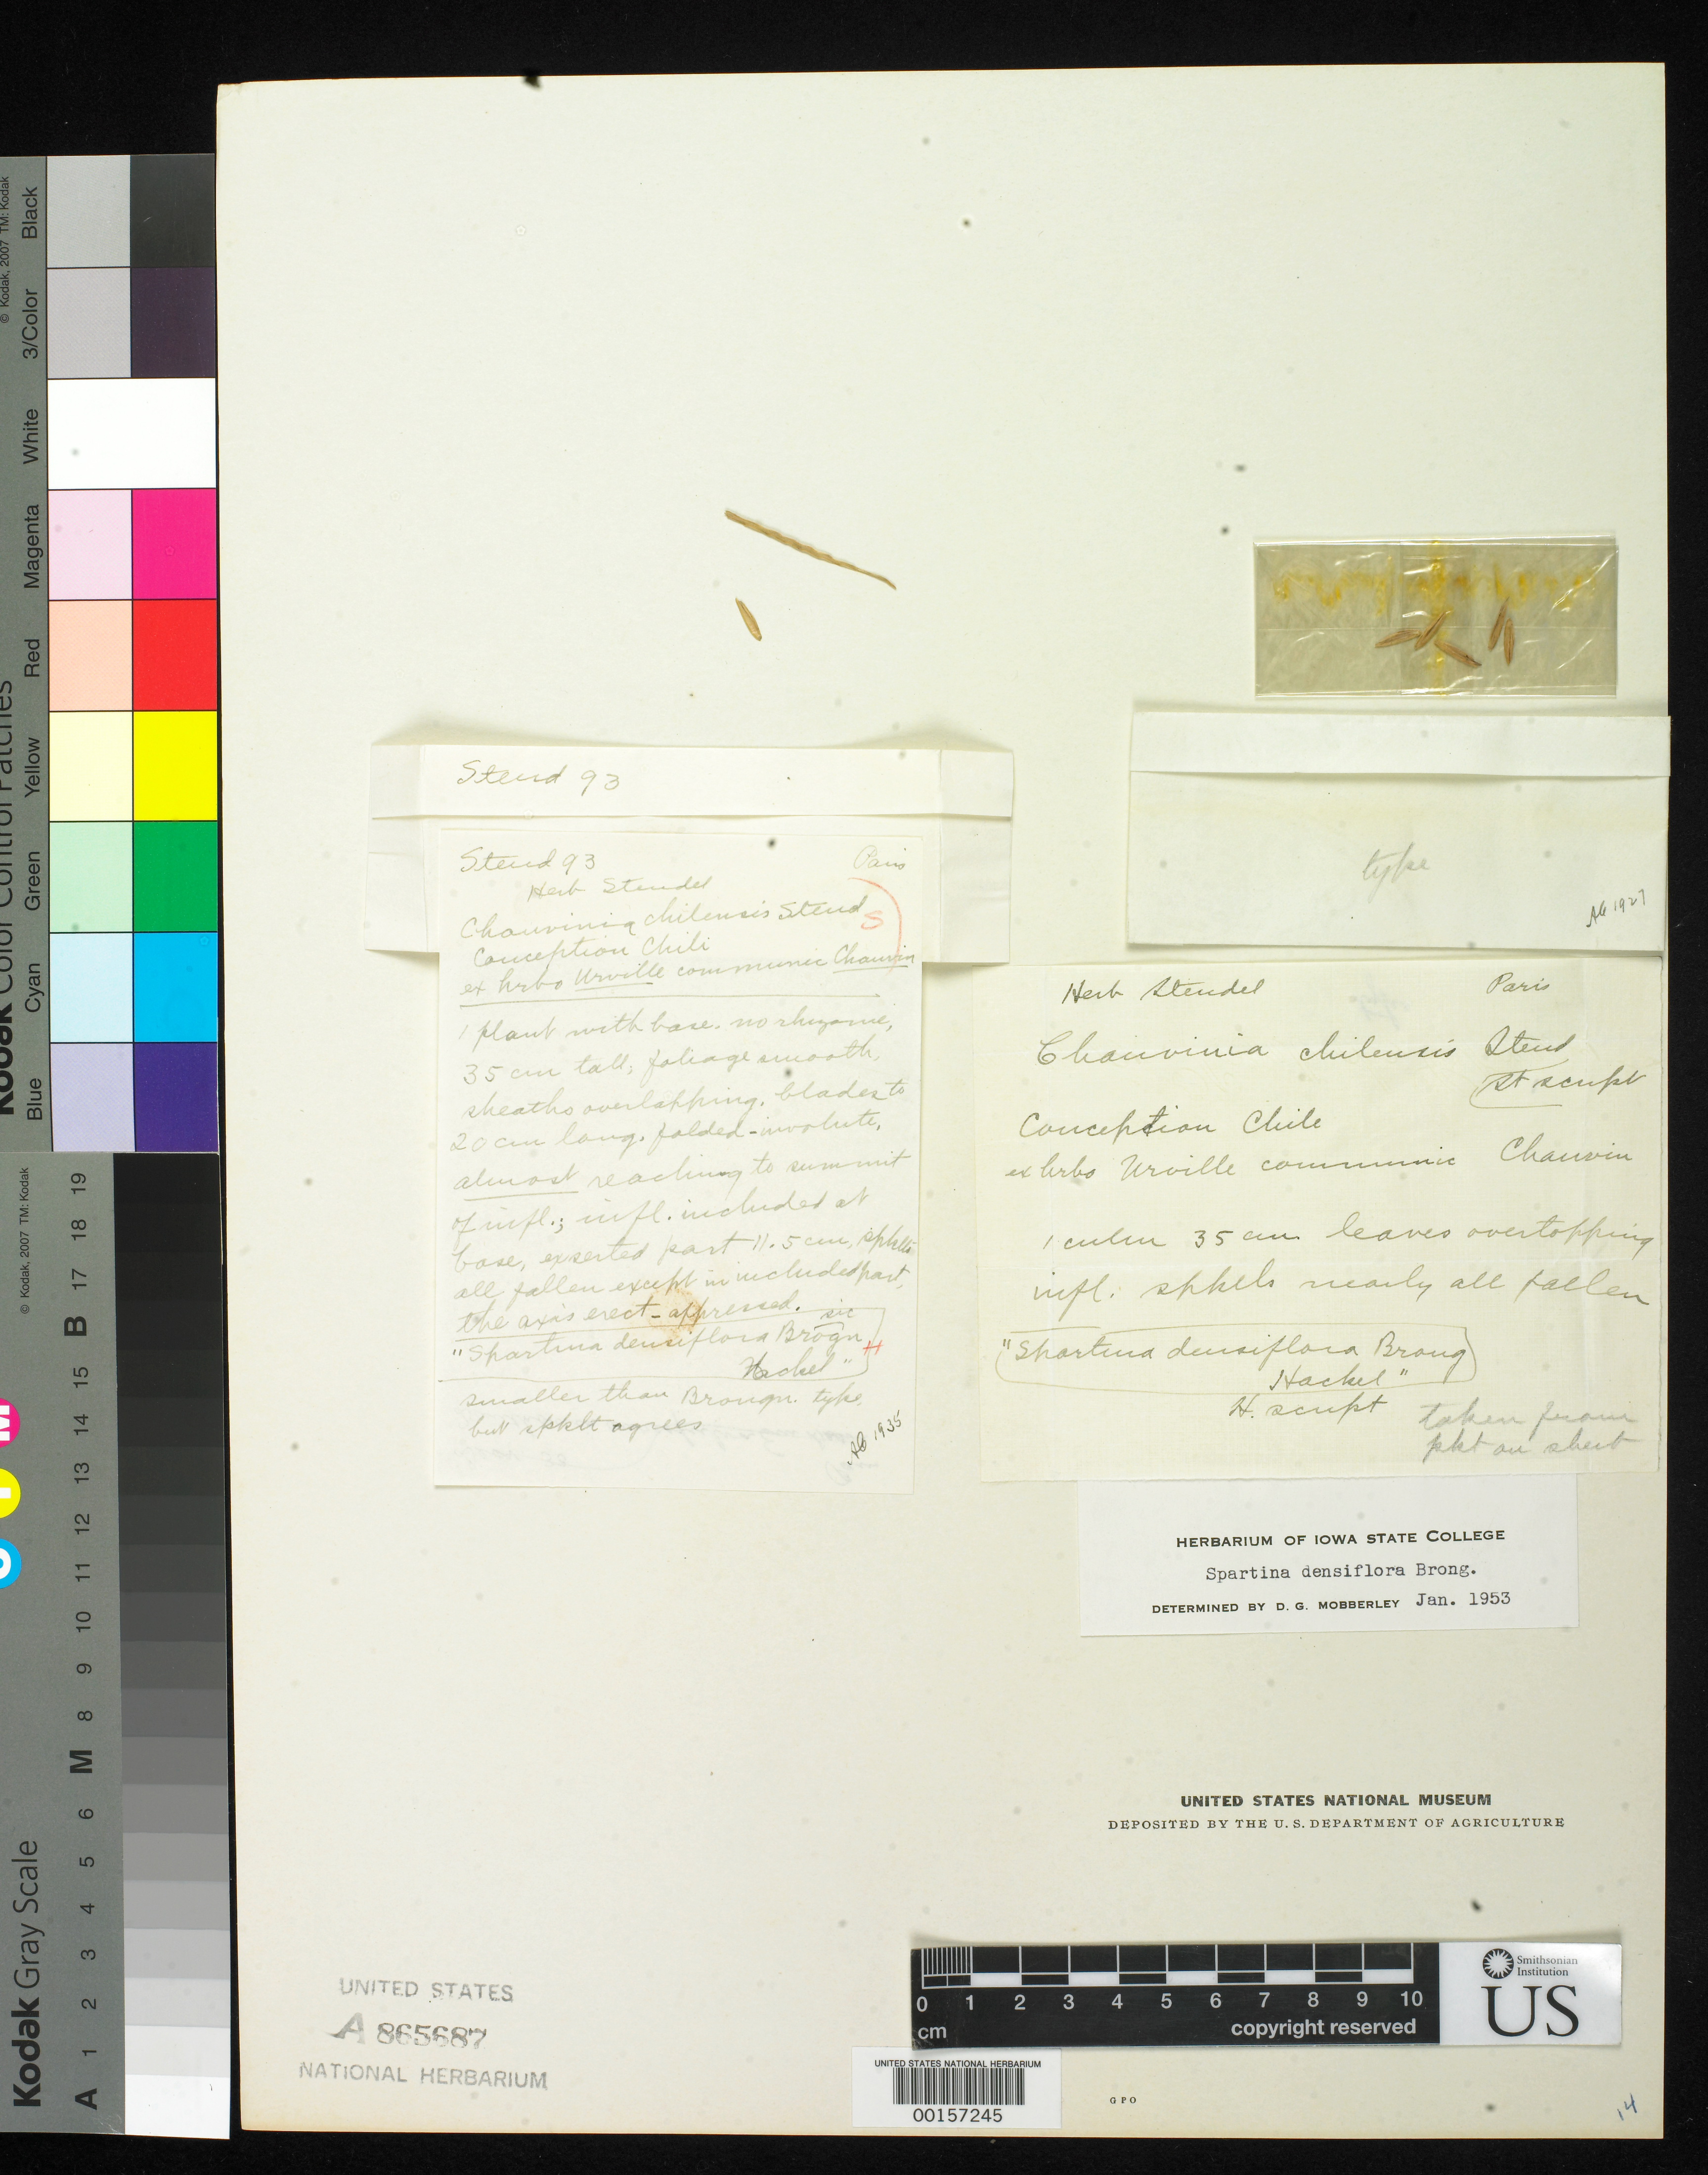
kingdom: Plantae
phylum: Tracheophyta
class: Liliopsida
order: Poales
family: Poaceae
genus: Chauvinia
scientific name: Chauvinia chilensis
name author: Steud.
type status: Type Fragment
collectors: J. d'Urville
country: Chile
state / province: Bio-Bío (VIII)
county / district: Concepción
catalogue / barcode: US 865687A